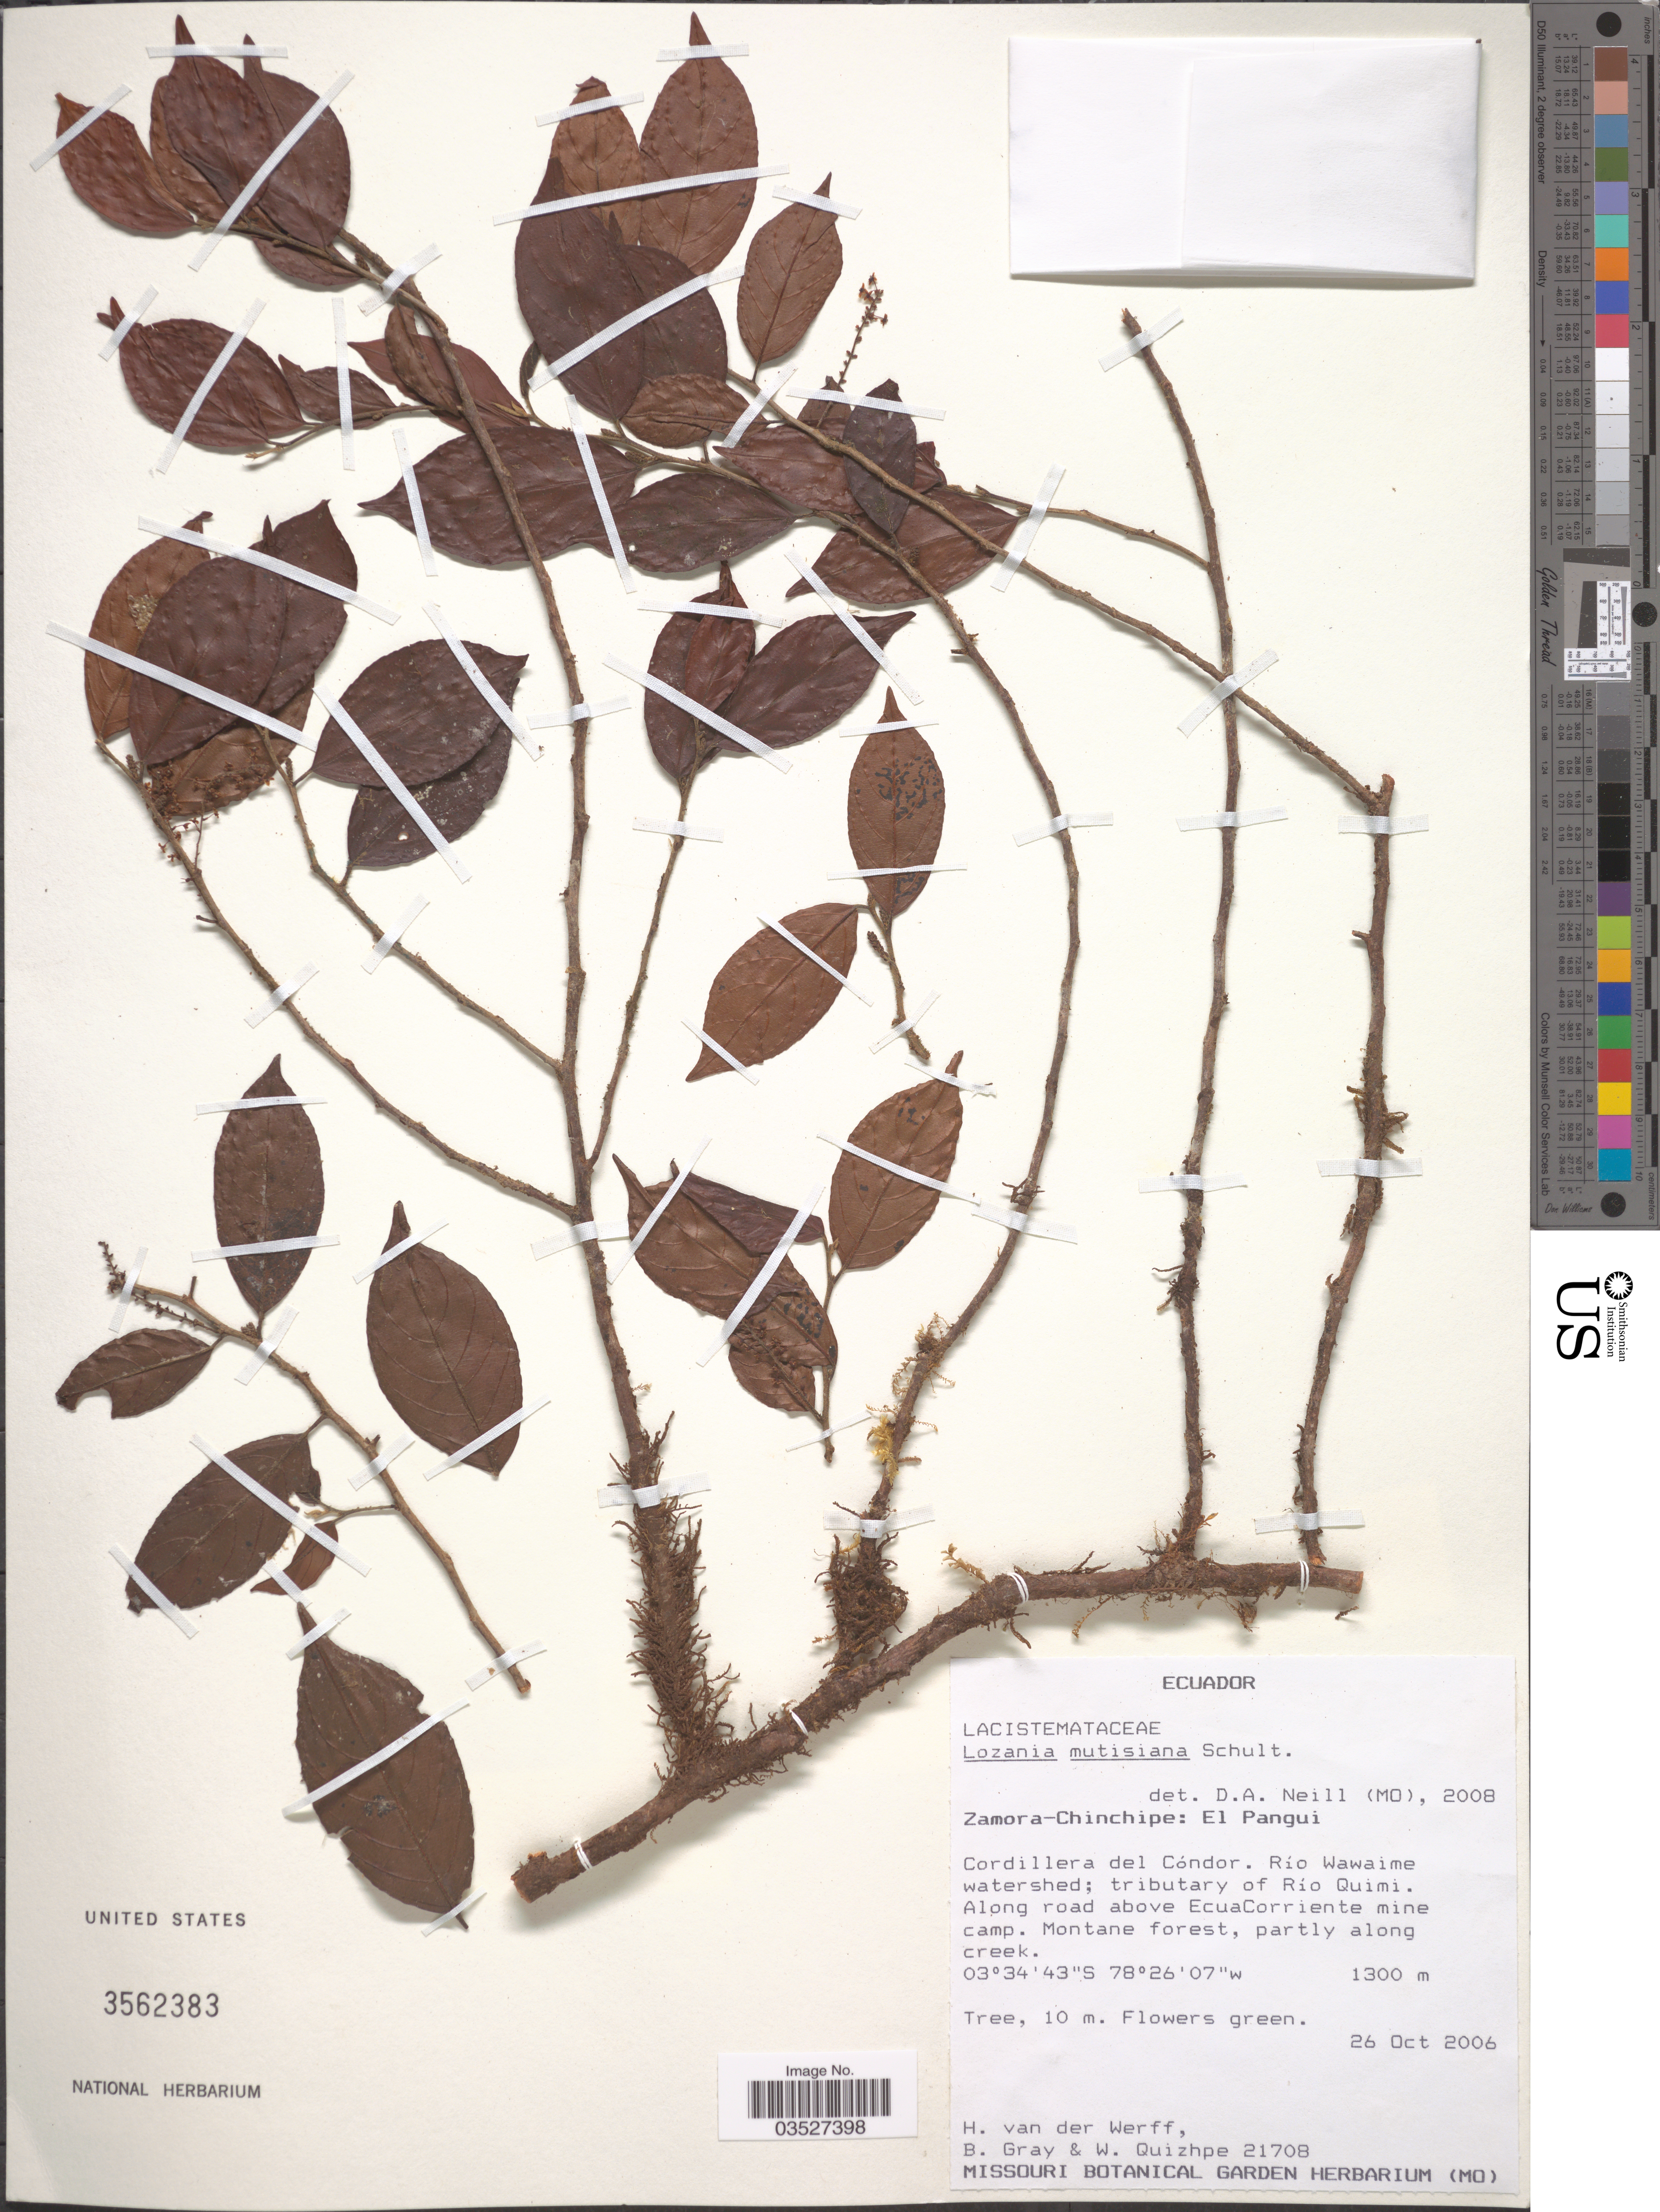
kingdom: Plantae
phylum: Tracheophyta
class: Magnoliopsida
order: Malpighiales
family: Lacistemataceae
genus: Lozania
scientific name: Lozania mutisiana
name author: Schult. in Roem. & Schult.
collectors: H. van der Werff, B. Gray & W. Quizhpe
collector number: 21708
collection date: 2006-10-26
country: Ecuador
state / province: Zamora-Chinchipe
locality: El Pangui. Cordillera del Cóndor. Río Wawaime watershed; tributary of Río Quimi. Along road above EcuaCorriente mine camp.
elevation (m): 1300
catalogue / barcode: US 3562383